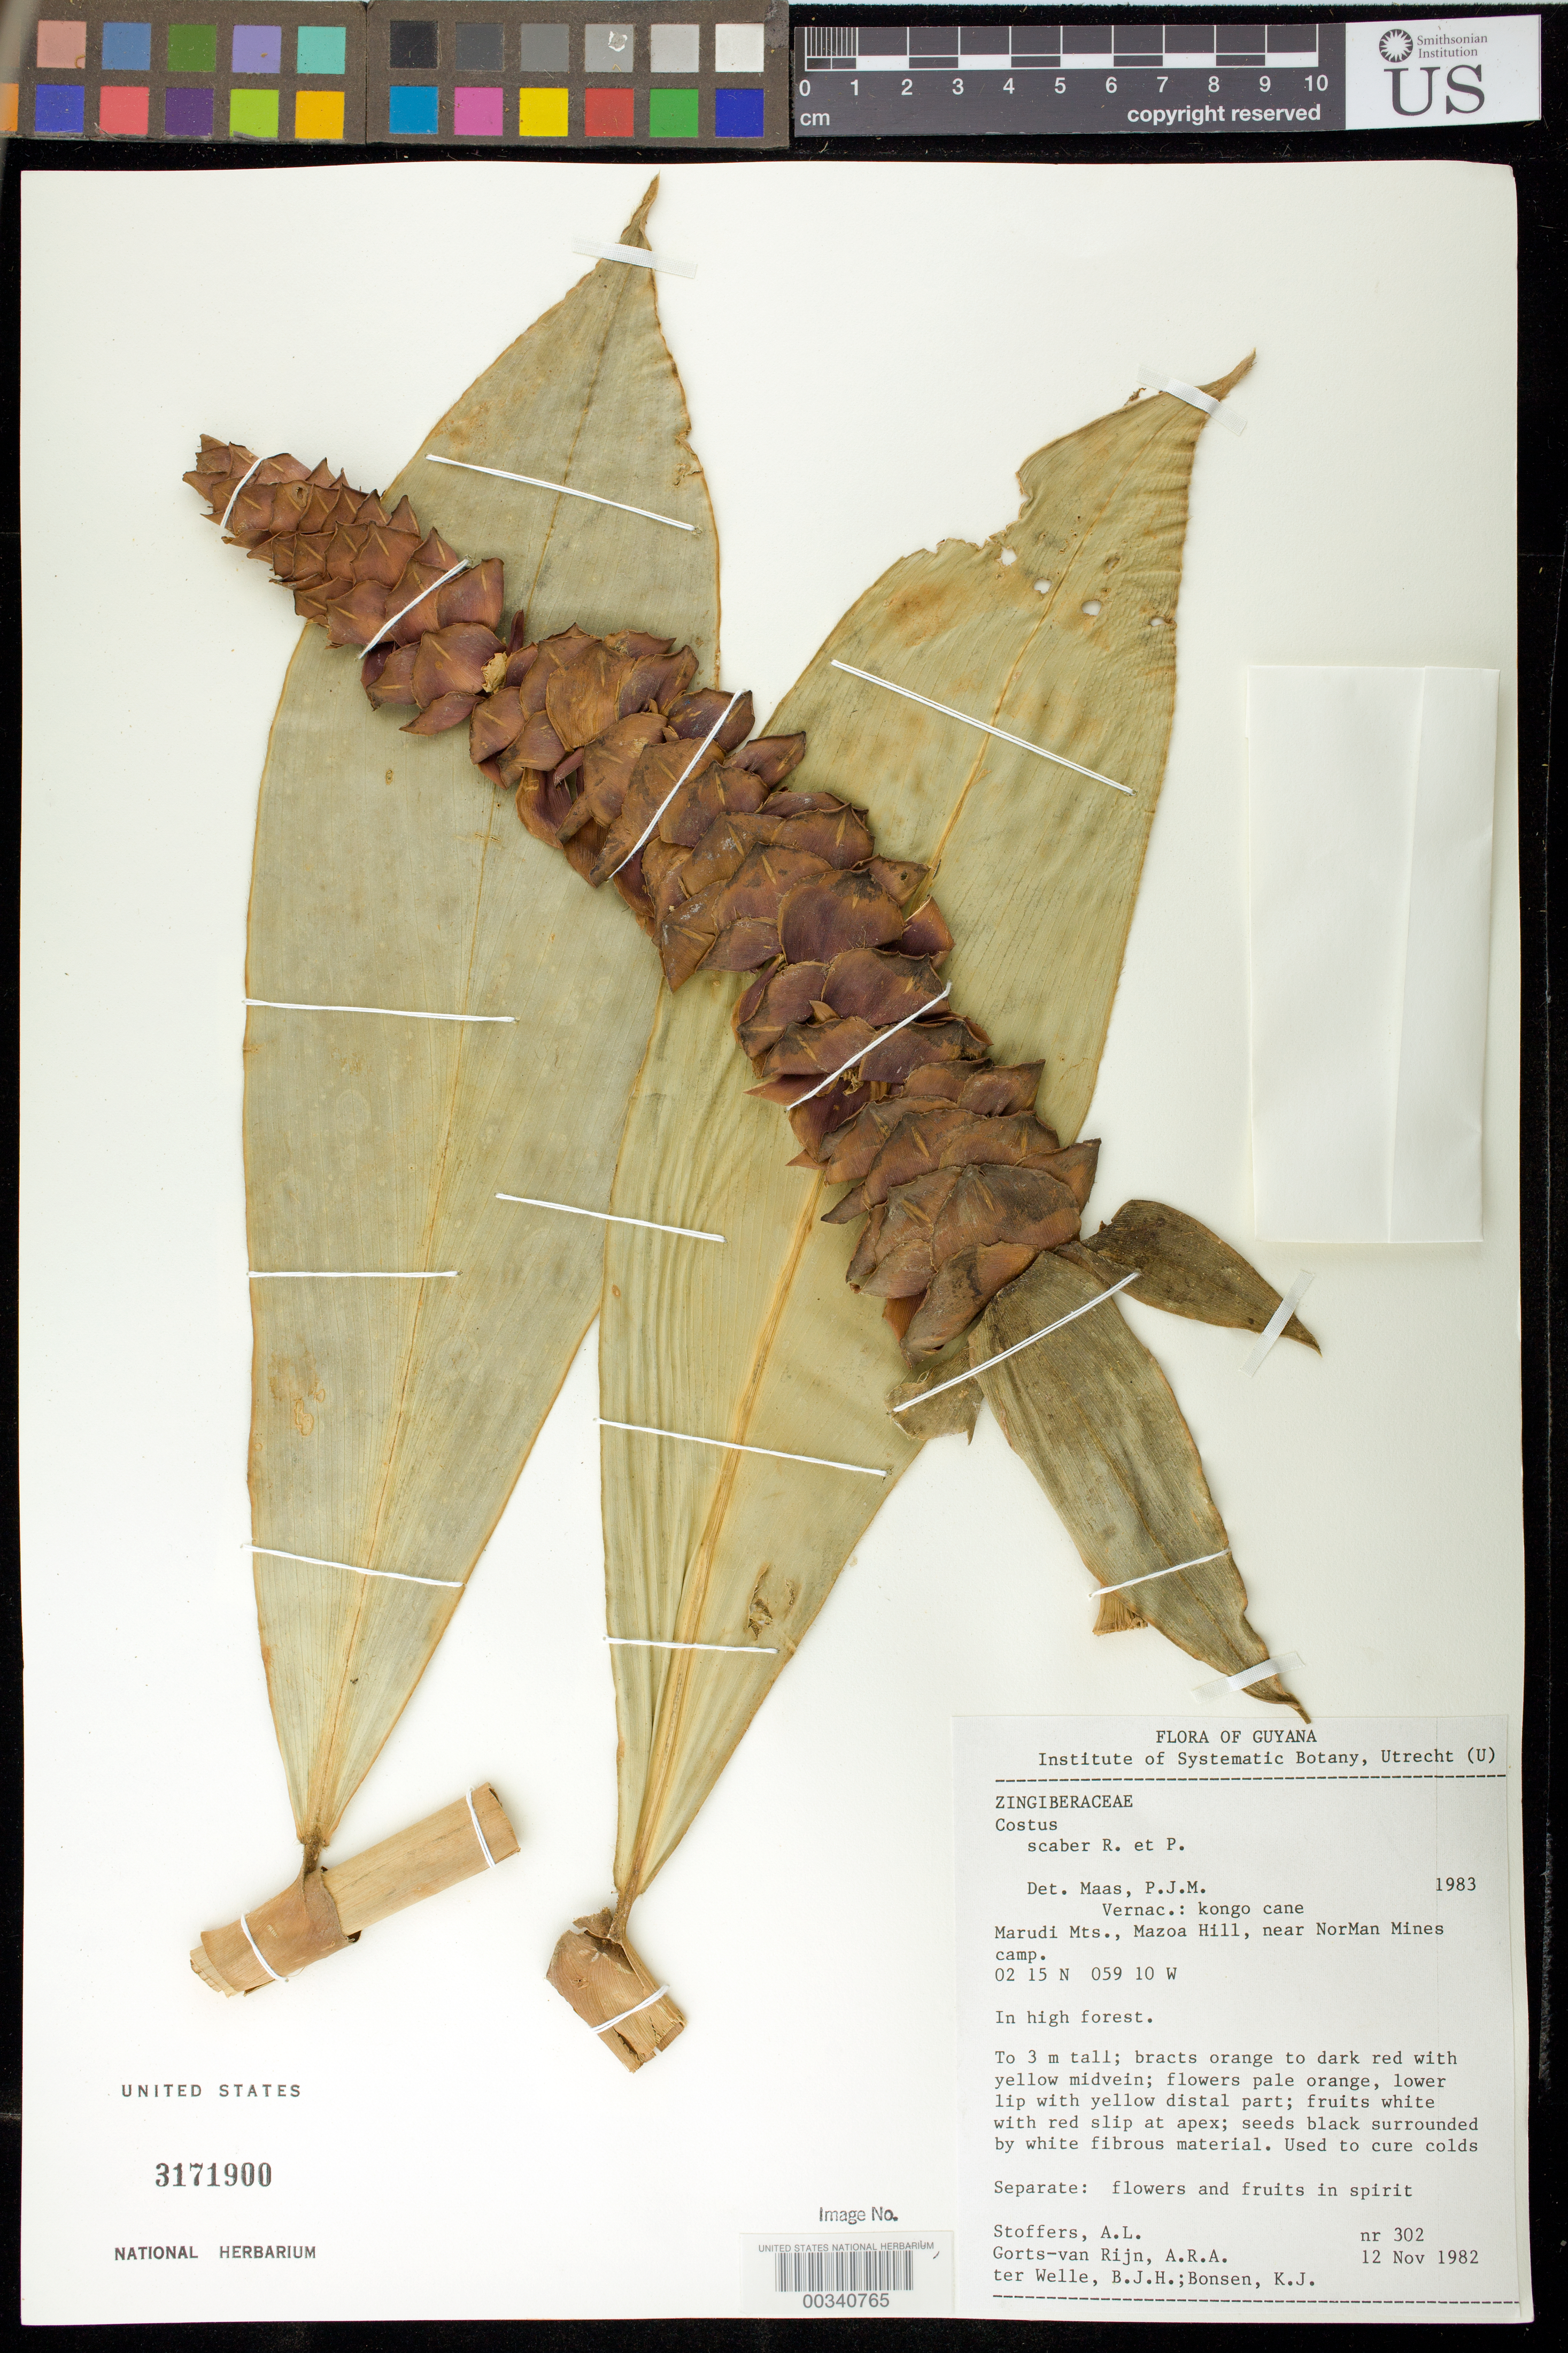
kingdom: Plantae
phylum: Tracheophyta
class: Liliopsida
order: Zingiberales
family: Costaceae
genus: Costus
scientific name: Costus scaber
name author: Ruiz & Pav.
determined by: Maas, Paul J. M.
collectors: A. Stoffers, A. .R. A. Görts-van Rijn, B. Welle & K. Bonsen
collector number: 302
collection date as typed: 12 Nov 1982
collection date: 1982-11-12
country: Guyana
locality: Marudi mts., mazoa hill, near norman mines camp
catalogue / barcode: US 3171900